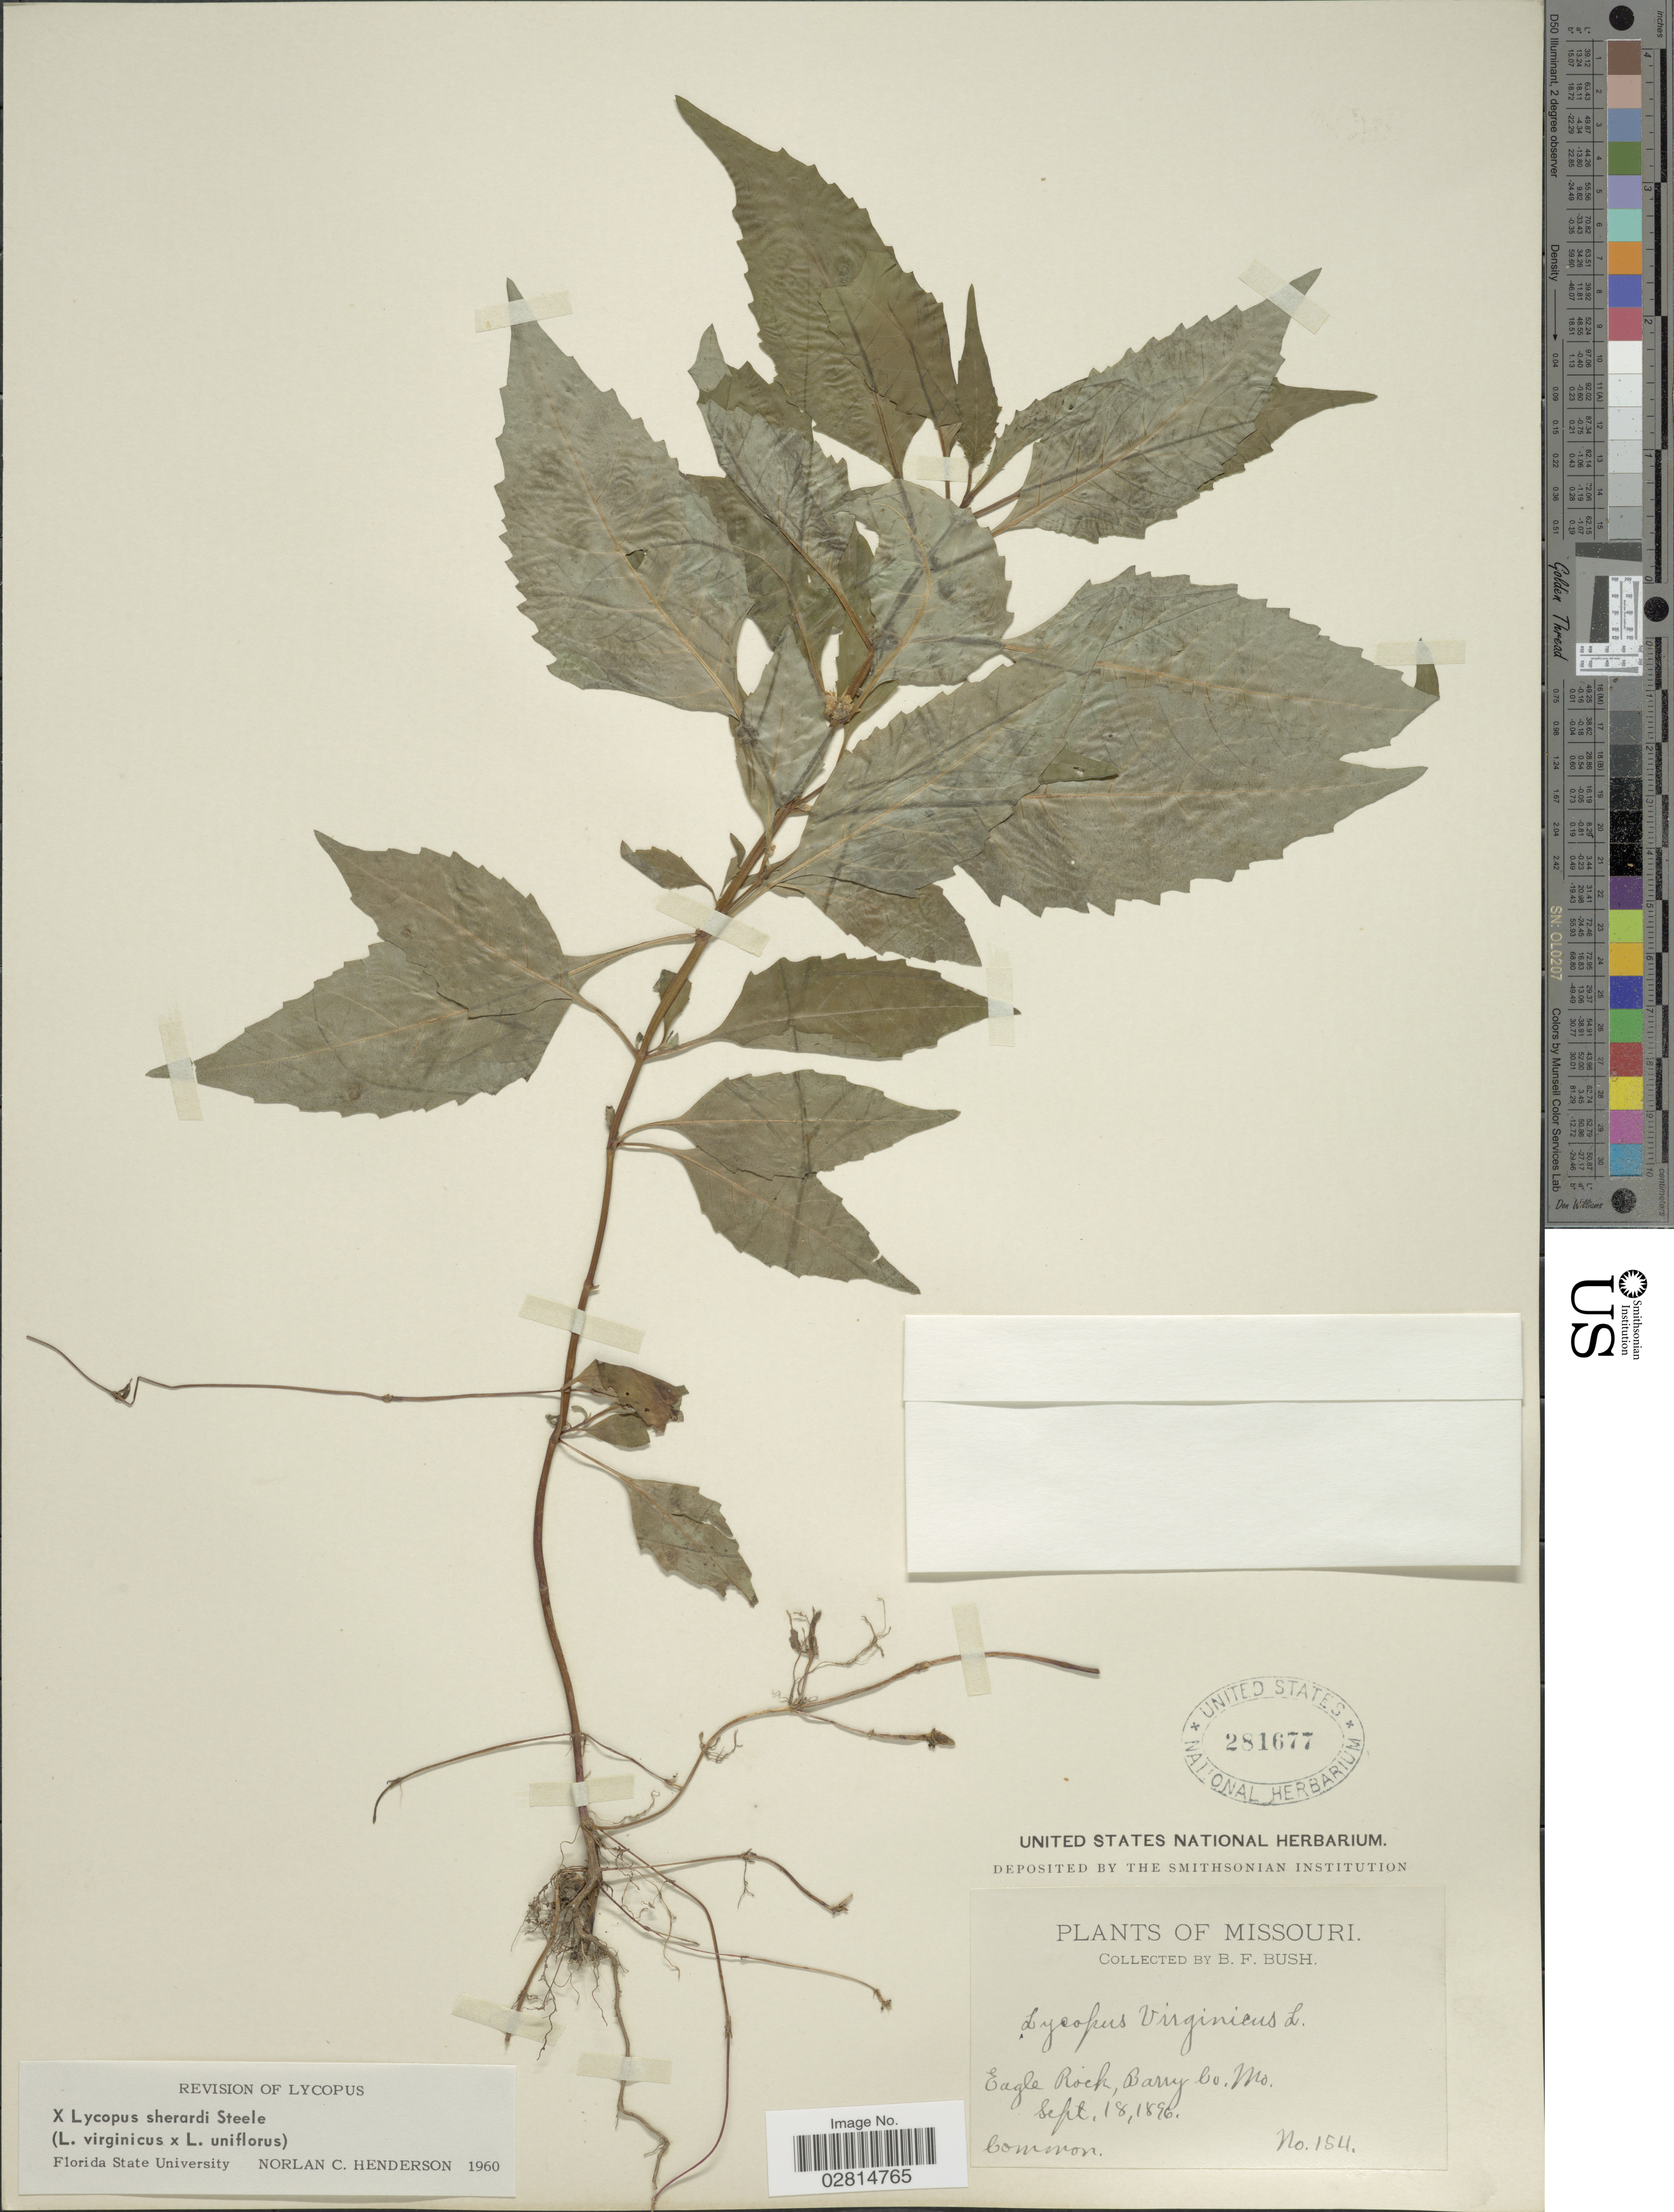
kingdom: Plantae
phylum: Tracheophyta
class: Magnoliopsida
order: Lamiales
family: Lamiaceae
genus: Lycopus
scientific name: Lycopus x sherardii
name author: E.S. Steele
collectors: B. F. Bush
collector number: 154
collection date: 1896-09-18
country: United States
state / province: Missouri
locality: Eagle Rock, Barry Co.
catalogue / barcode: US 281677